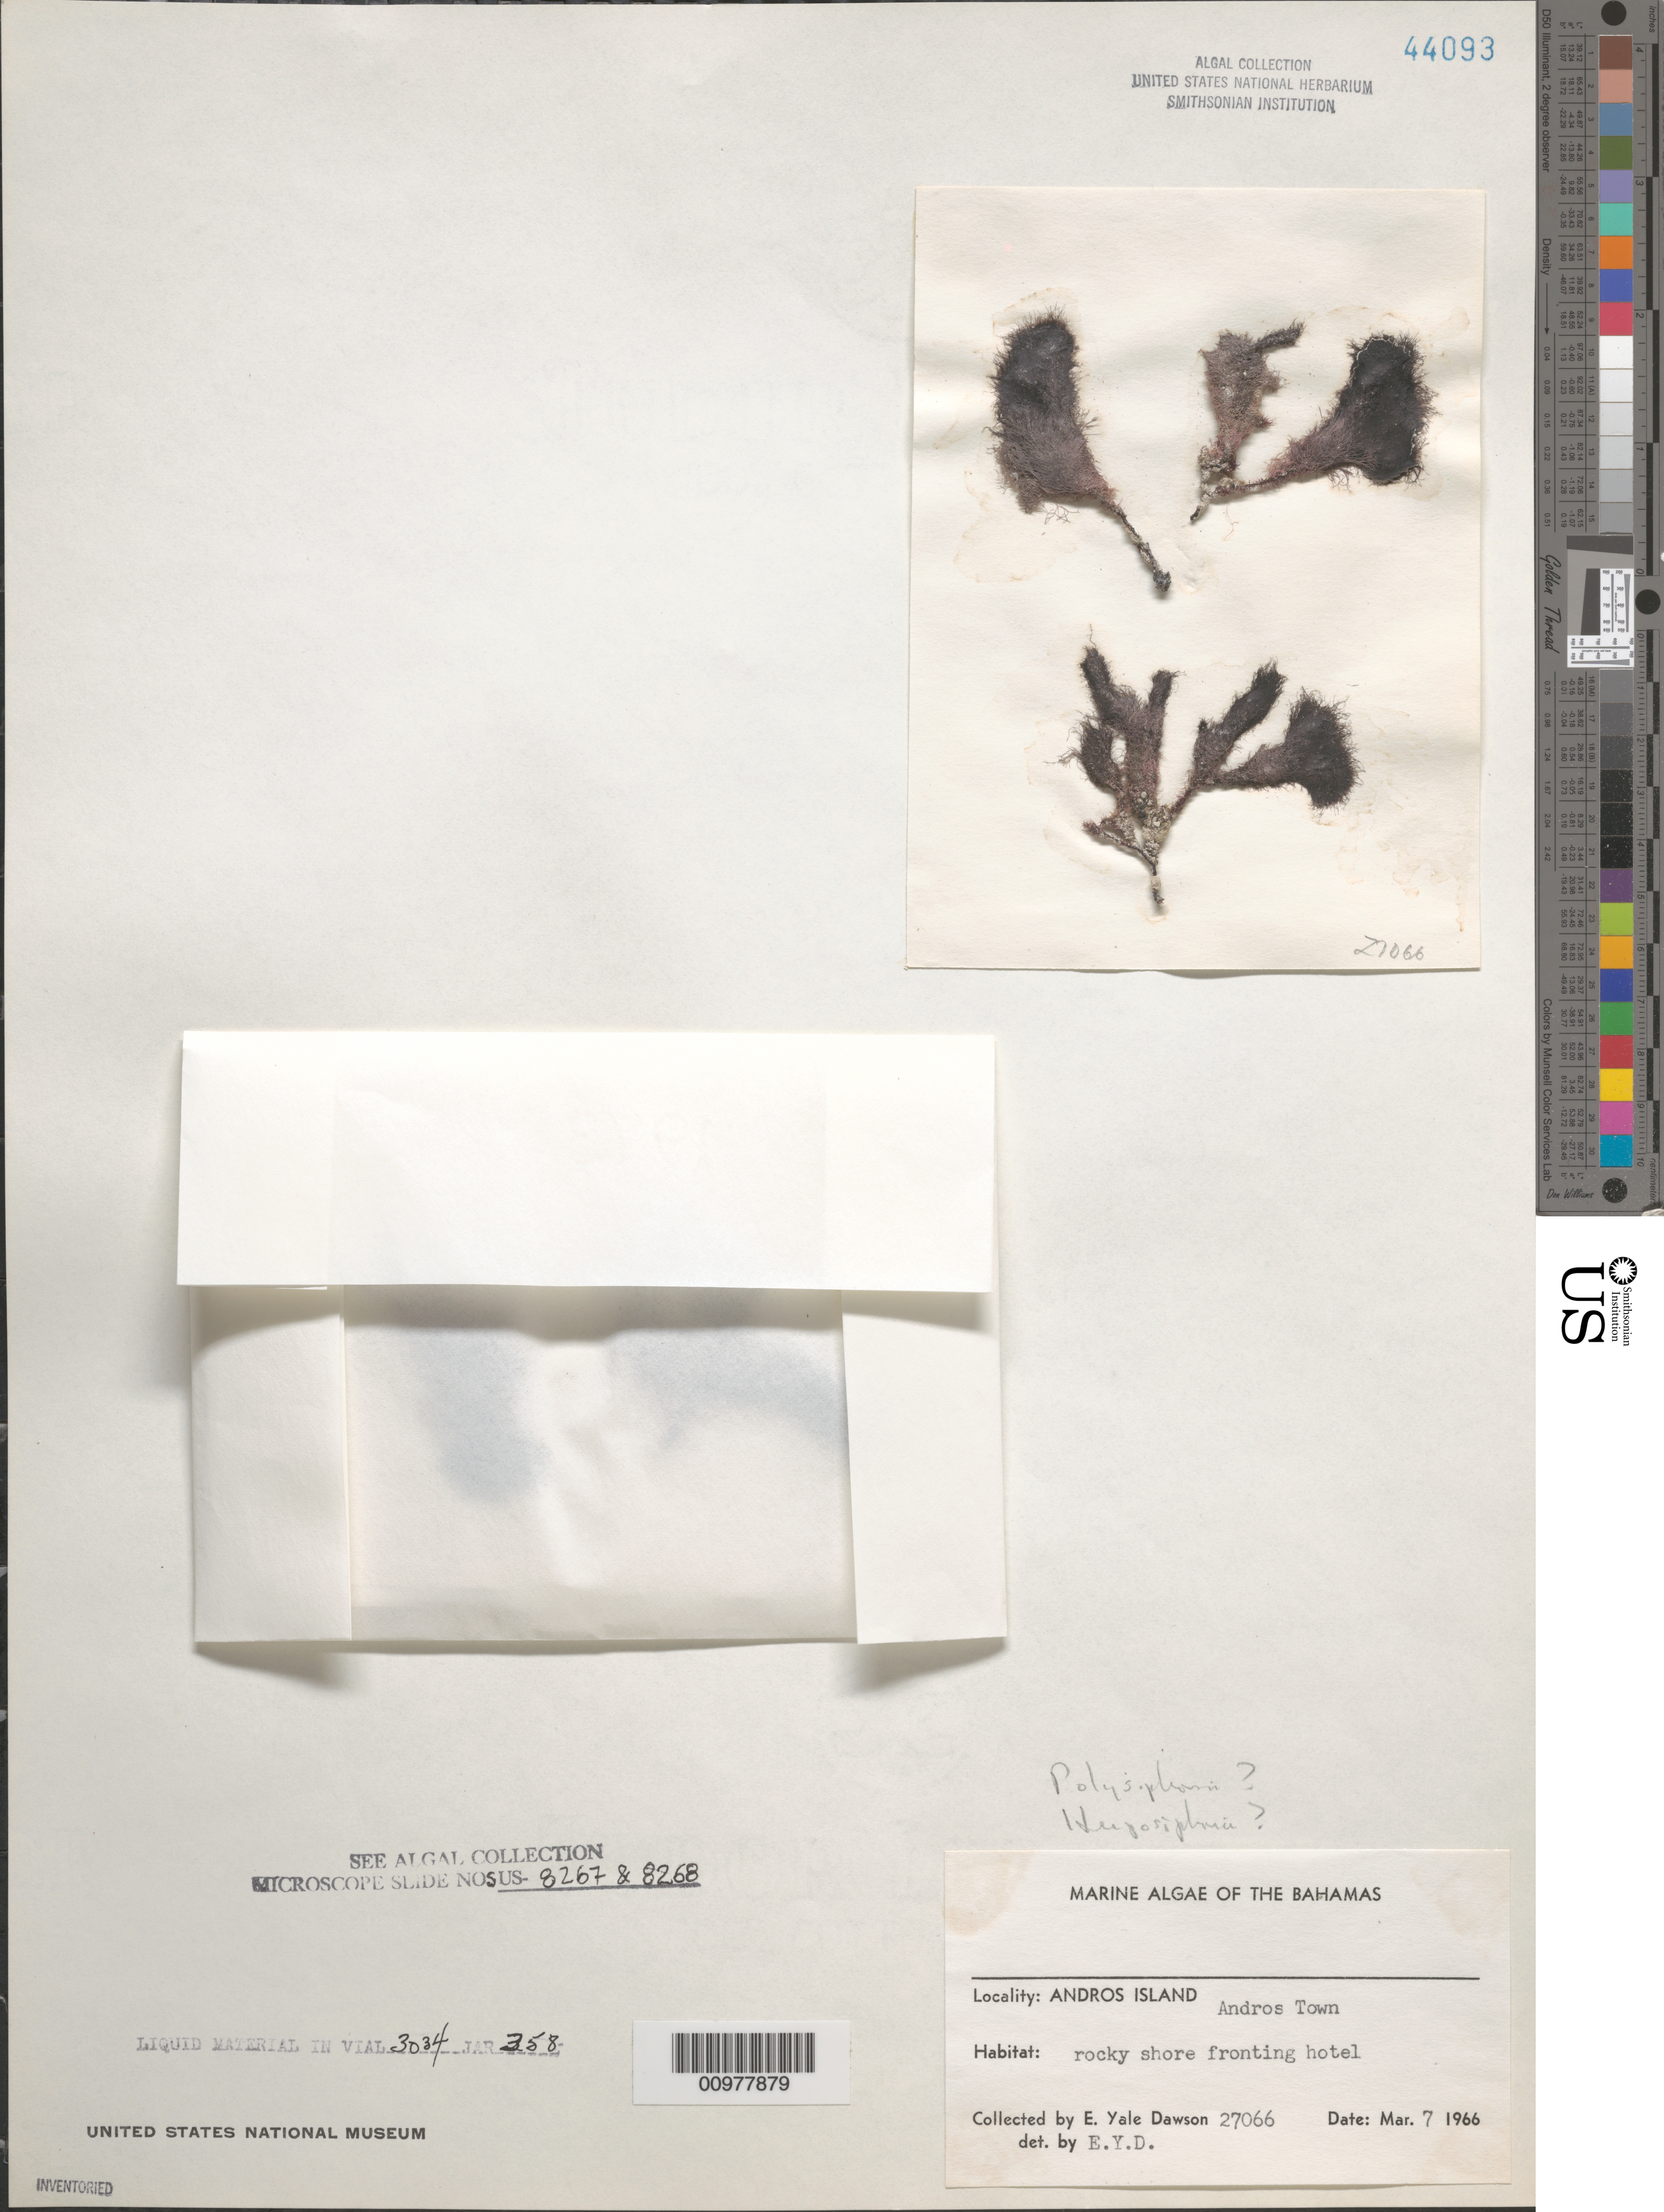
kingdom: Plantae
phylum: Rhodophyta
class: Florideophyceae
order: Ceramiales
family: Rhodomelaceae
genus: Polysiphonia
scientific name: Polysiphonia sp.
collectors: E. Y. Dawson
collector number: EYD 27066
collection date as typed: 07 Mar 1966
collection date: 1966-03-07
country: Bahamas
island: Andros Island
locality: Andros Town, hotel shore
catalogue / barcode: US 44093